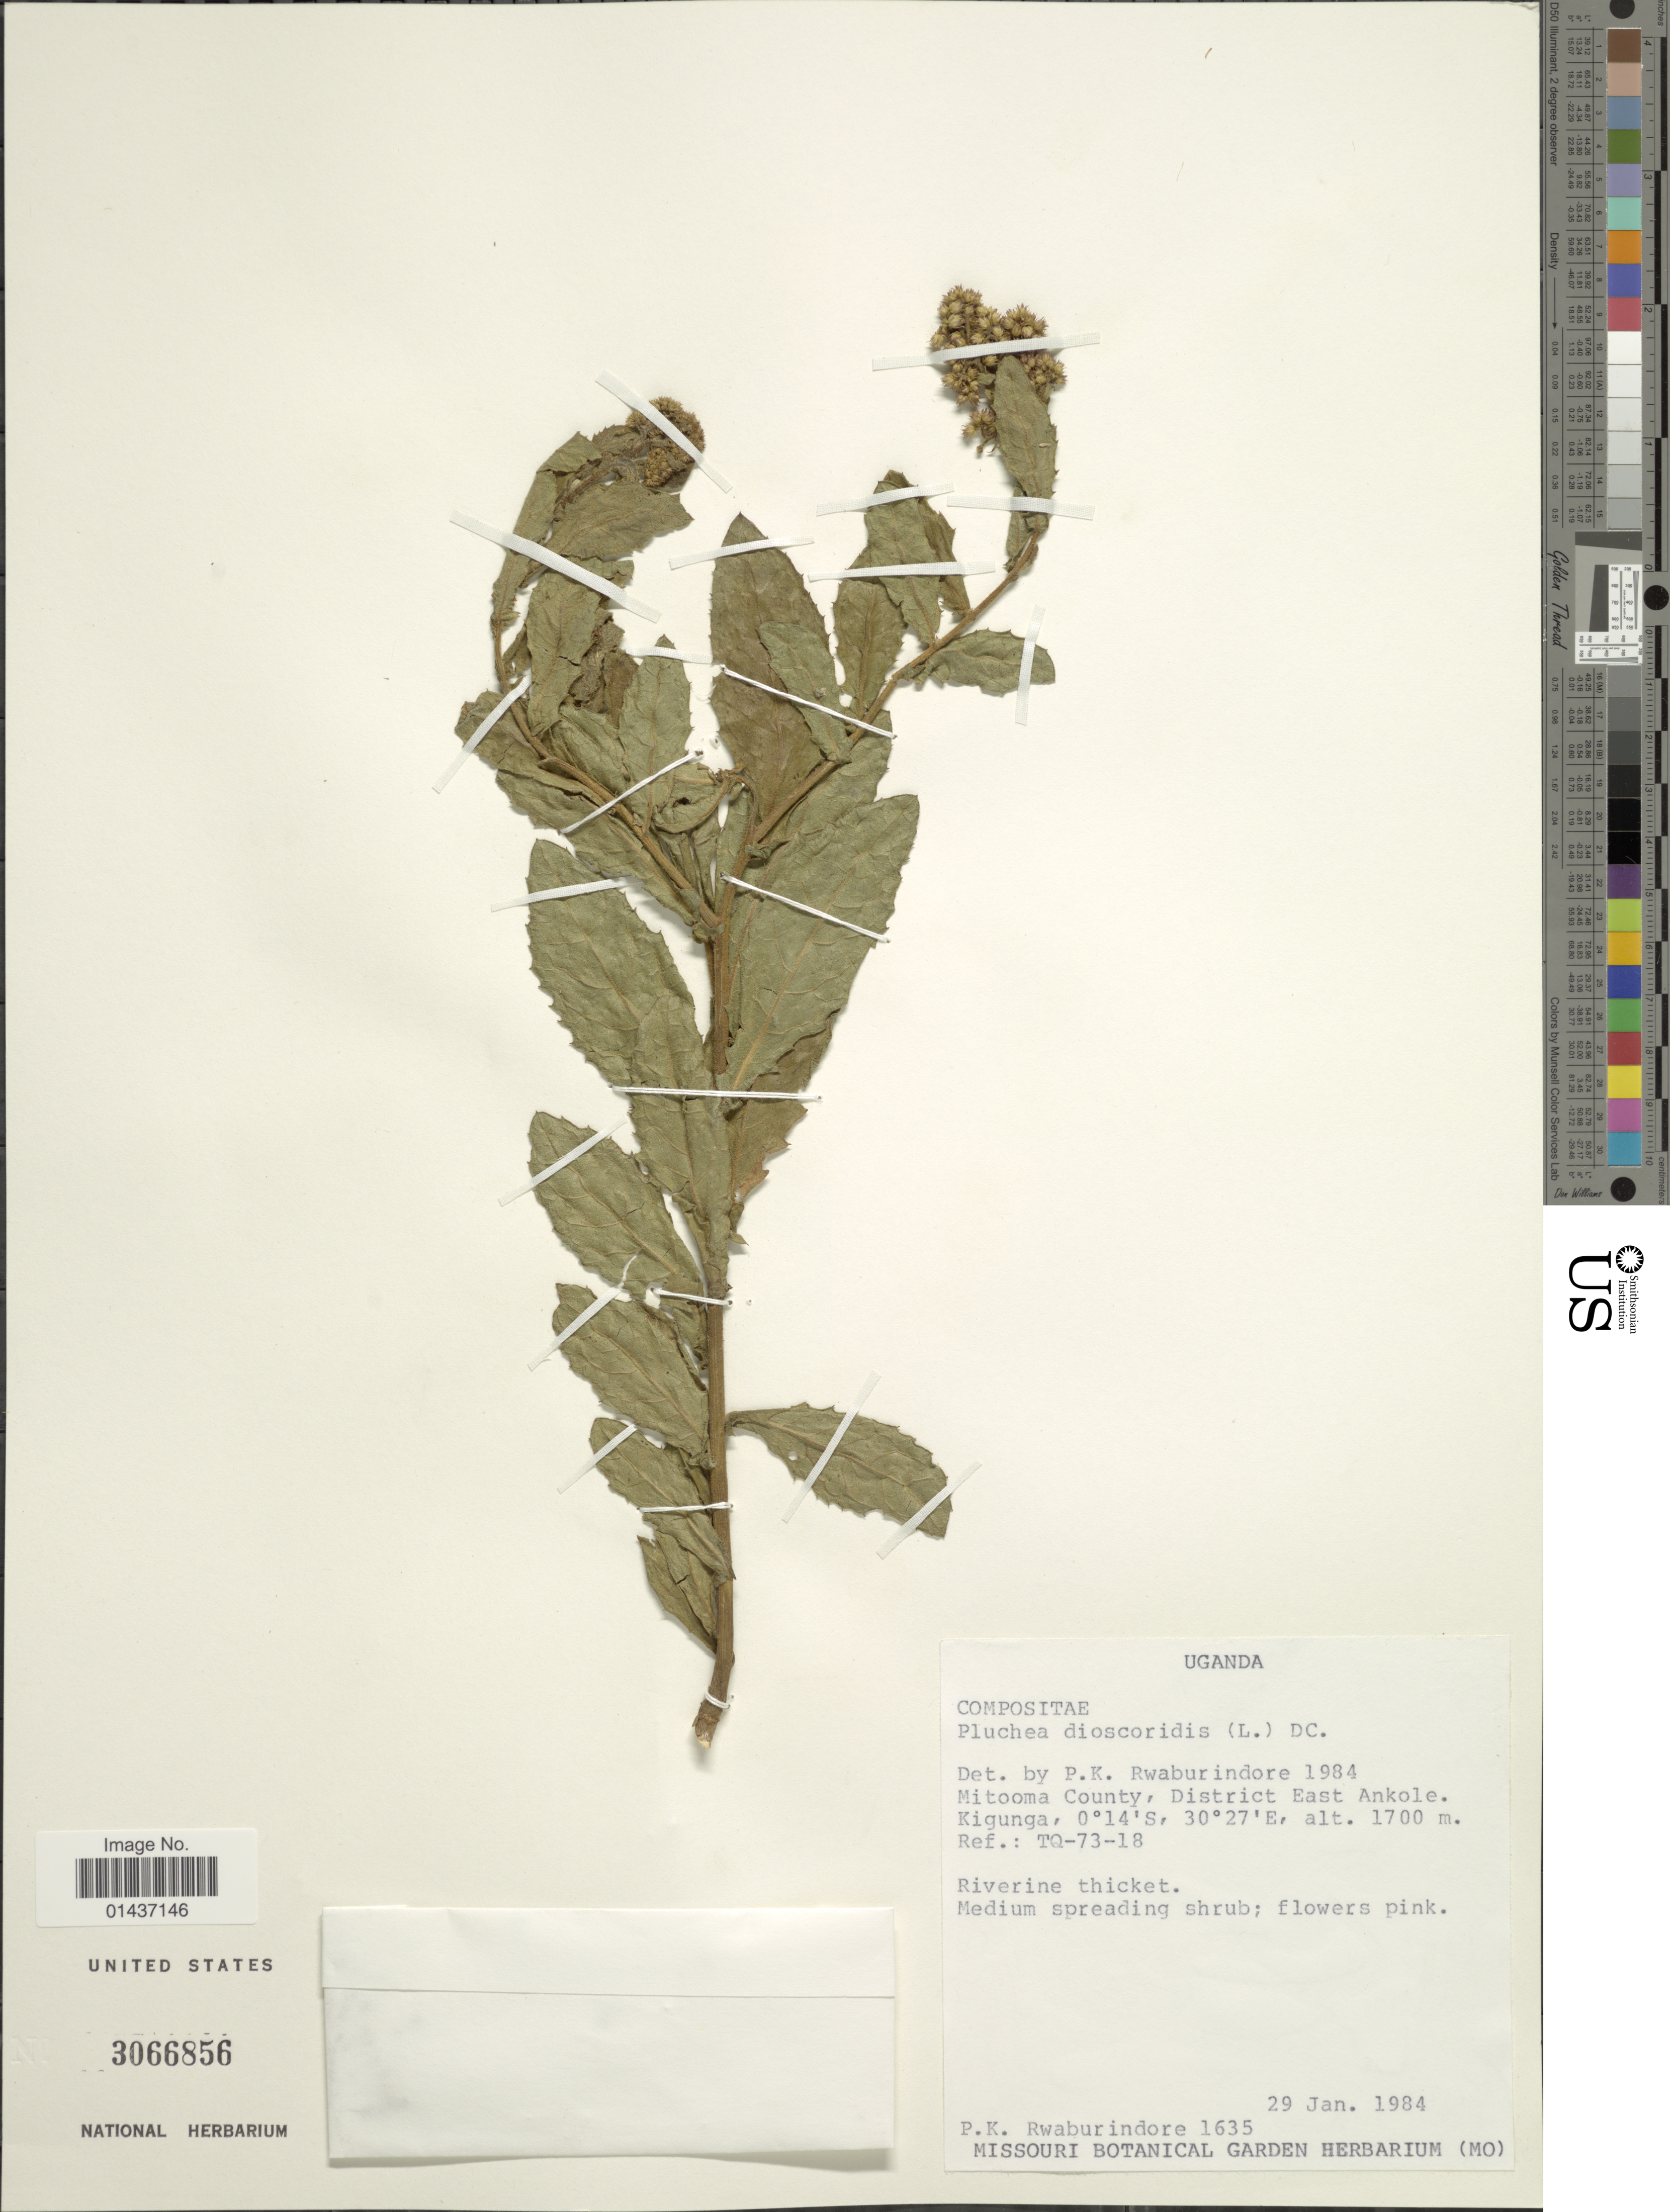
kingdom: Plantae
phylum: Tracheophyta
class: Magnoliopsida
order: Asterales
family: Asteraceae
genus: Pluchea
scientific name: Pluchea dioscoridis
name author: (L.) DC.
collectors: P. Rwaburindore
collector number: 1635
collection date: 1984-01-29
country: Uganda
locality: Mitooma County, District East Ankole. Kigunga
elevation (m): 1700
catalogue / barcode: US 3066856